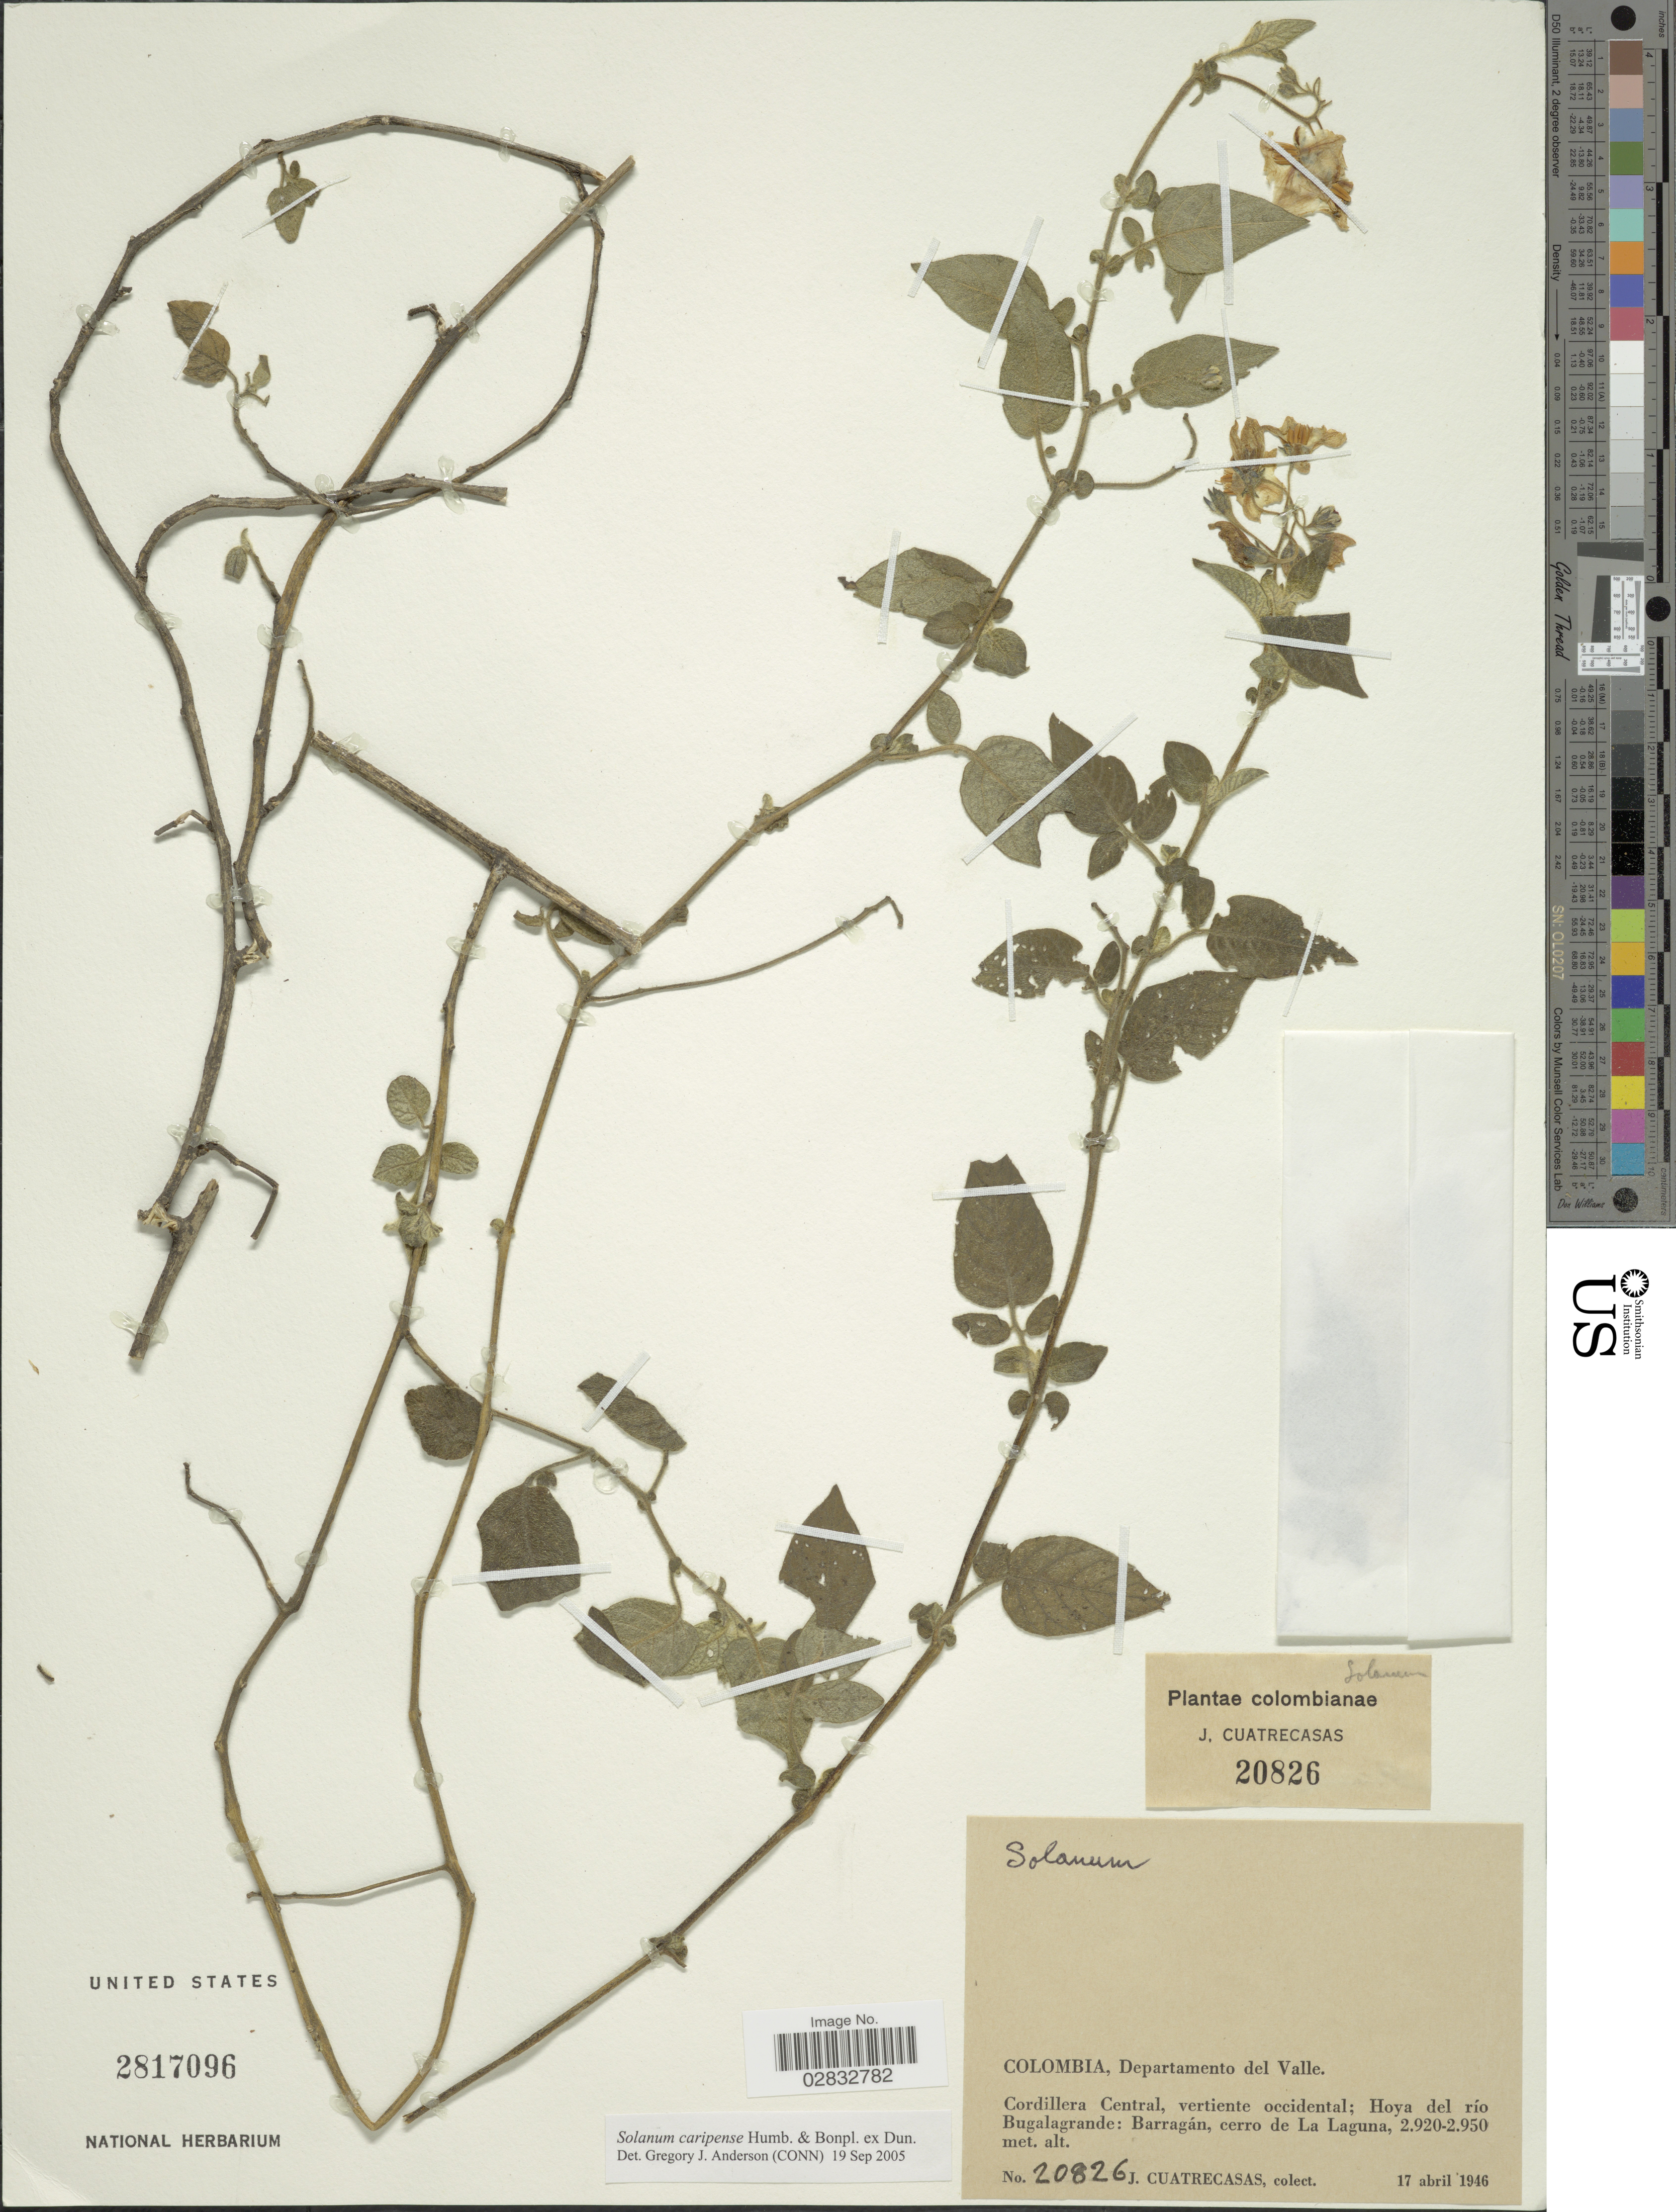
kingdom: Plantae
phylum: Tracheophyta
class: Magnoliopsida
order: Solanales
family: Solanaceae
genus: Solanum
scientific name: Solanum caripense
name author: Humb. & Bonpl. ex Dunal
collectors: J. Cuatrecasas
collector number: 20826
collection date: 1946-04-17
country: Colombia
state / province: Valle del Cauca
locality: Departamento del Valle. Cordillera Central, vertienta occidental; Hoya del río Bugalagrande: Barragán, cerro de La Laguna.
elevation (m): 2920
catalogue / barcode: US 2817096